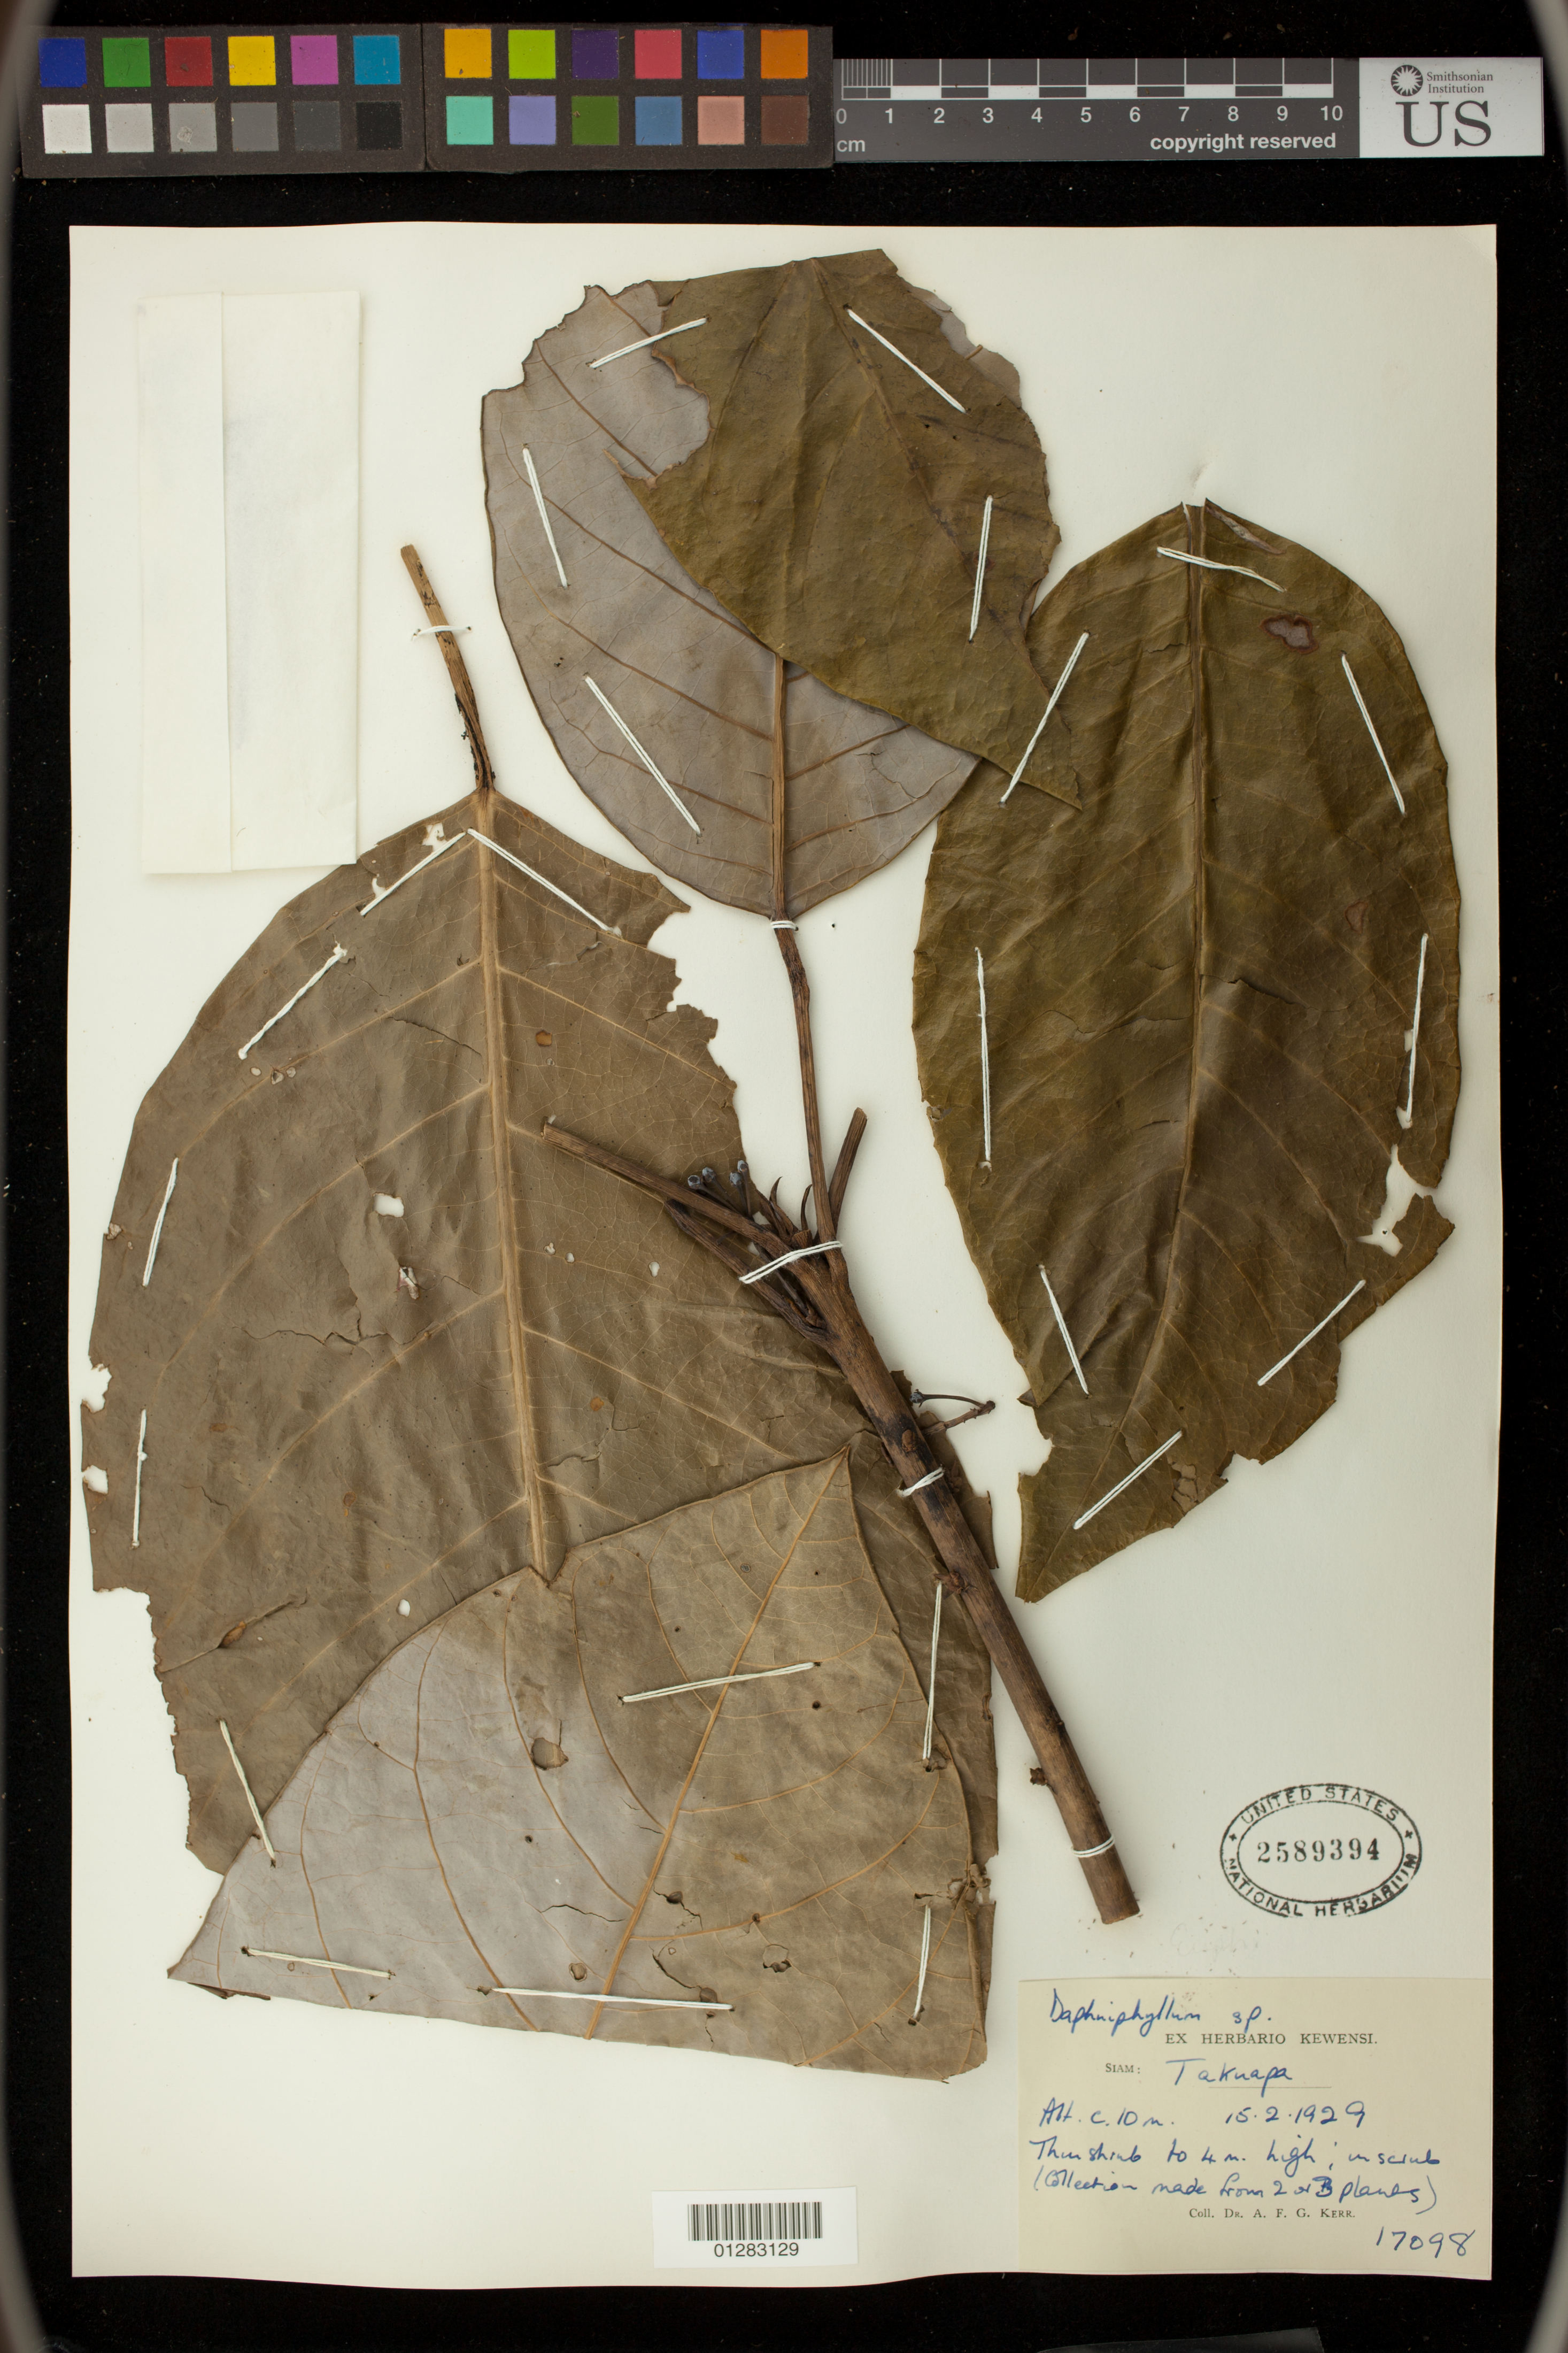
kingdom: Plantae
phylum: Tracheophyta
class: Magnoliopsida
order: Saxifragales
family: Daphniphyllaceae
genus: Daphniphyllum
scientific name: Daphniphyllum sp.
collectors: A. F. G. Kerr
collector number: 17098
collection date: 1929-02-15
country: Thailand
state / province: Phang Nga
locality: Siam: Takuapa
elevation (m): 3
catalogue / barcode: US 2589394